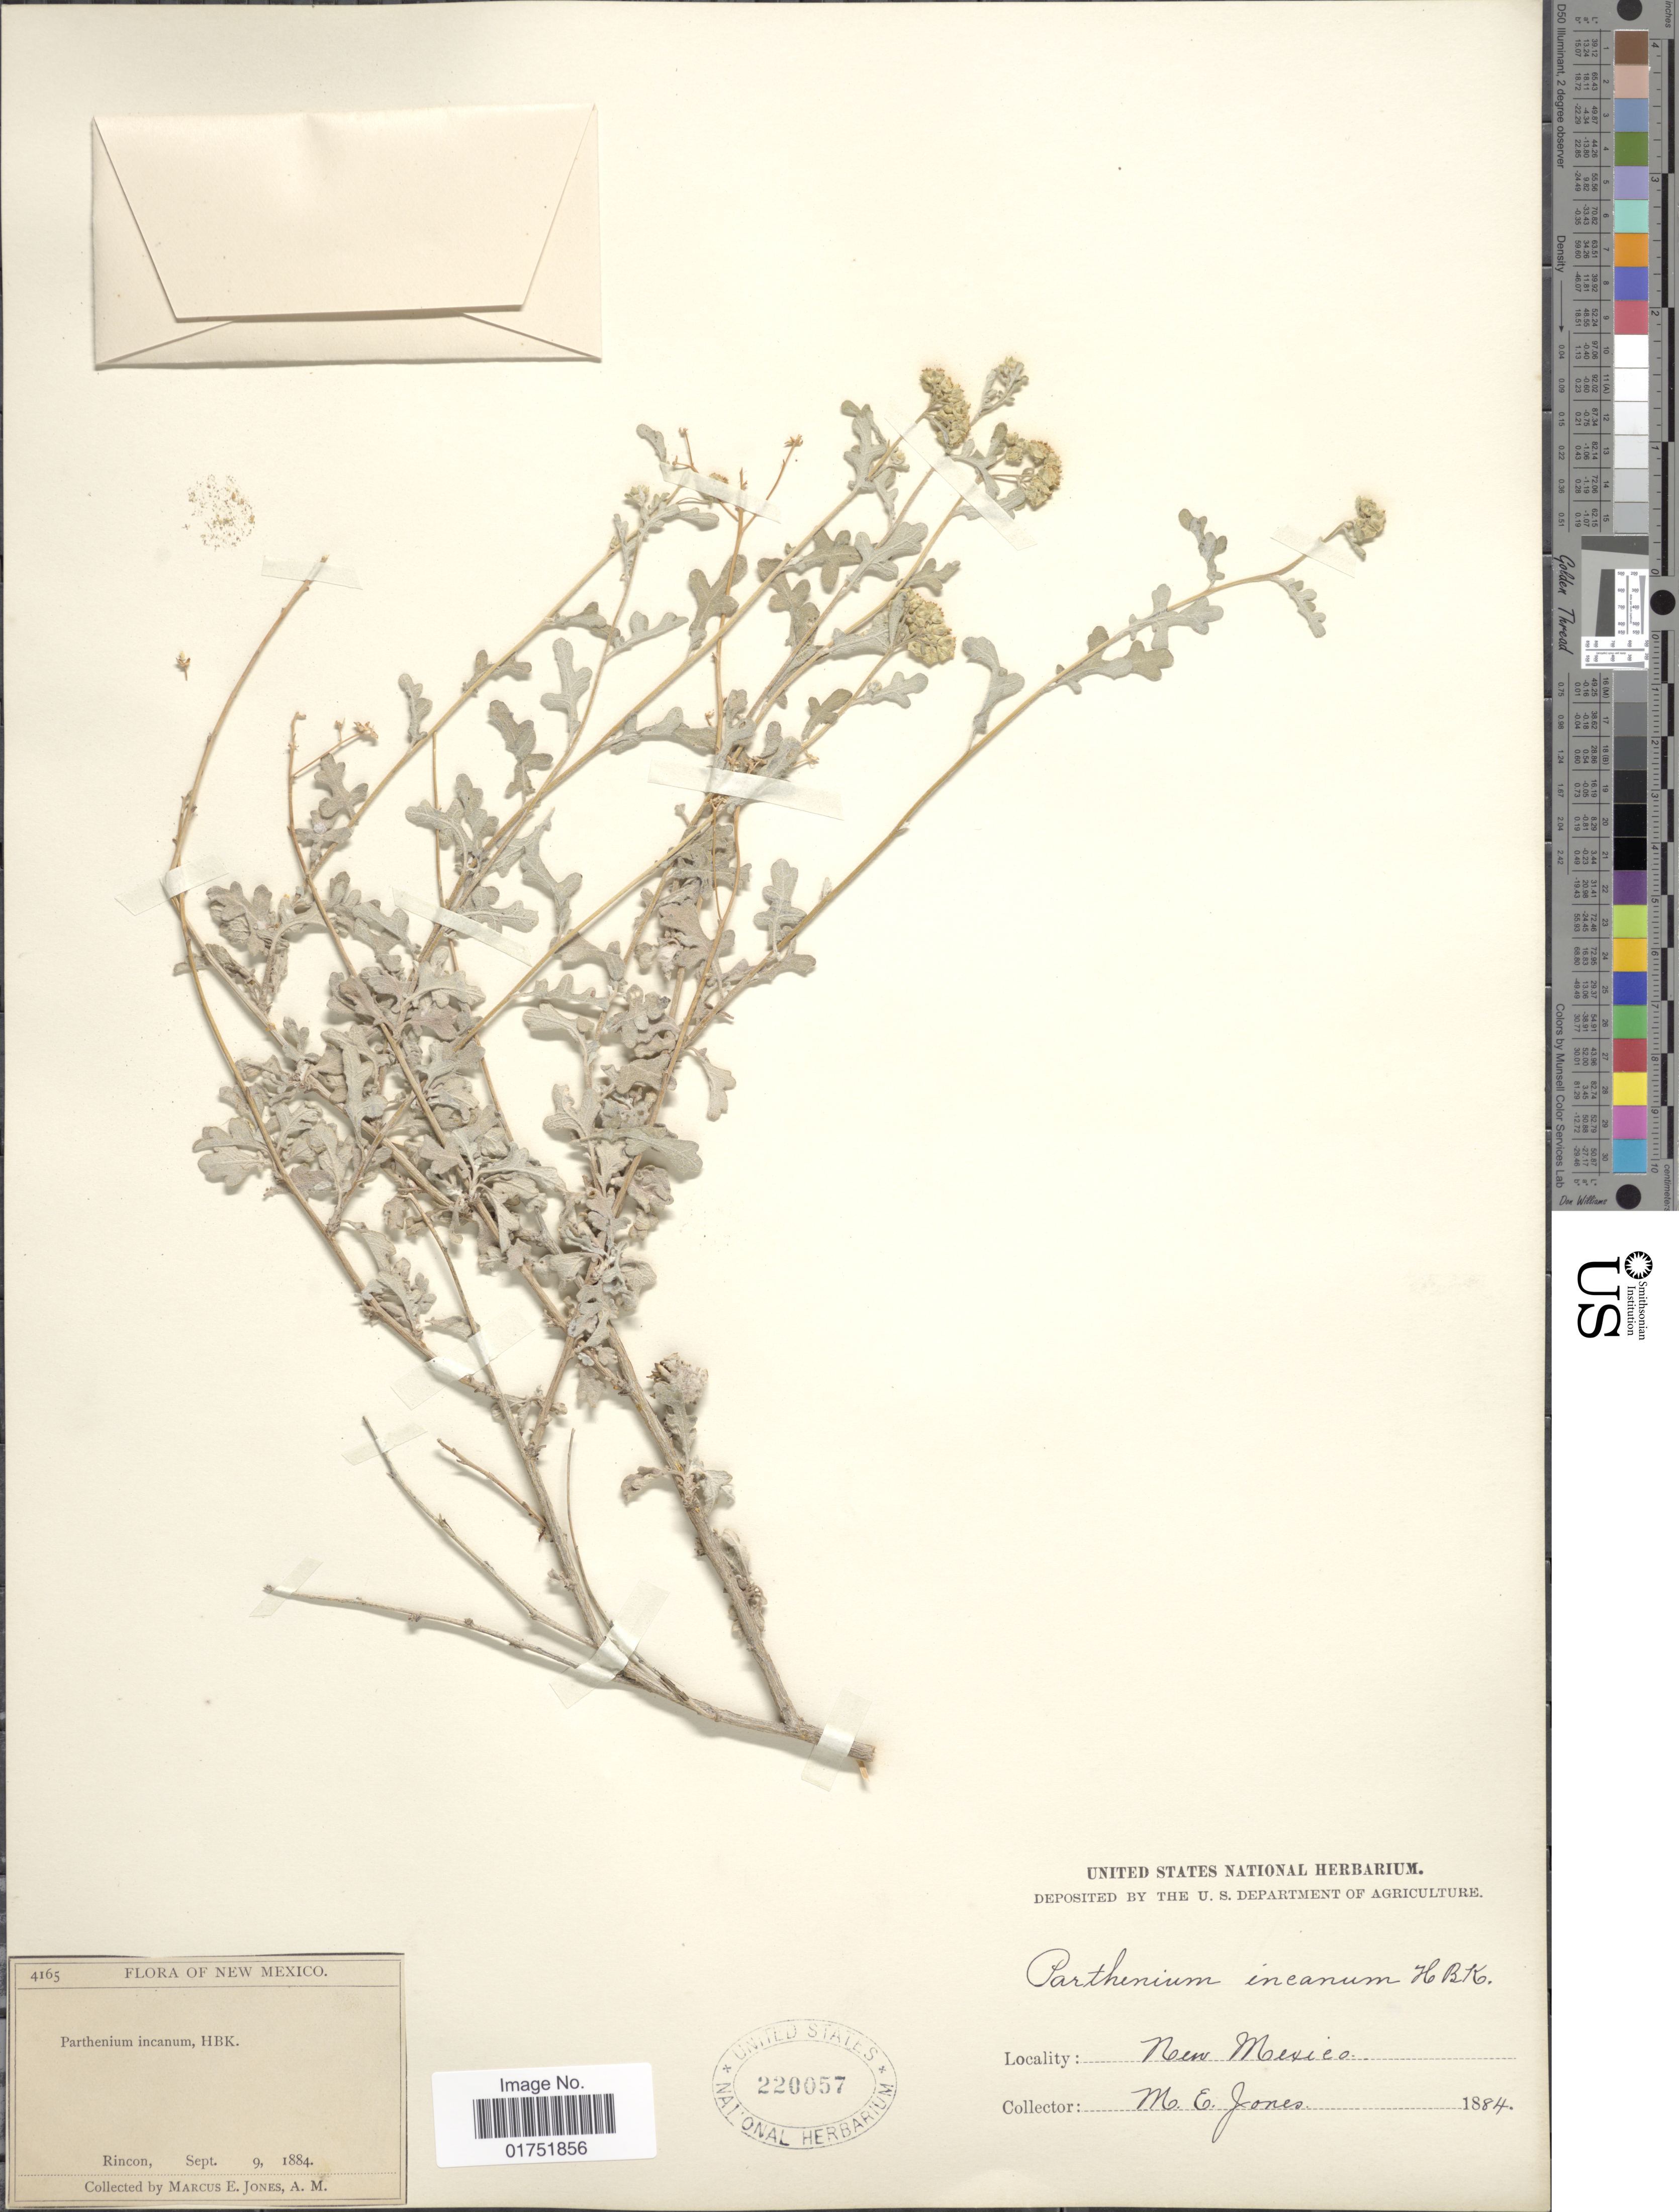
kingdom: Plantae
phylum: Tracheophyta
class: Magnoliopsida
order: Asterales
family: Asteraceae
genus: Parthenium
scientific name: Parthenium incanum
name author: Kunth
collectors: M. E. Jones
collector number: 4165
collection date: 1884-09-09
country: United States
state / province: New Mexico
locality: Rincon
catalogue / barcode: US 220057